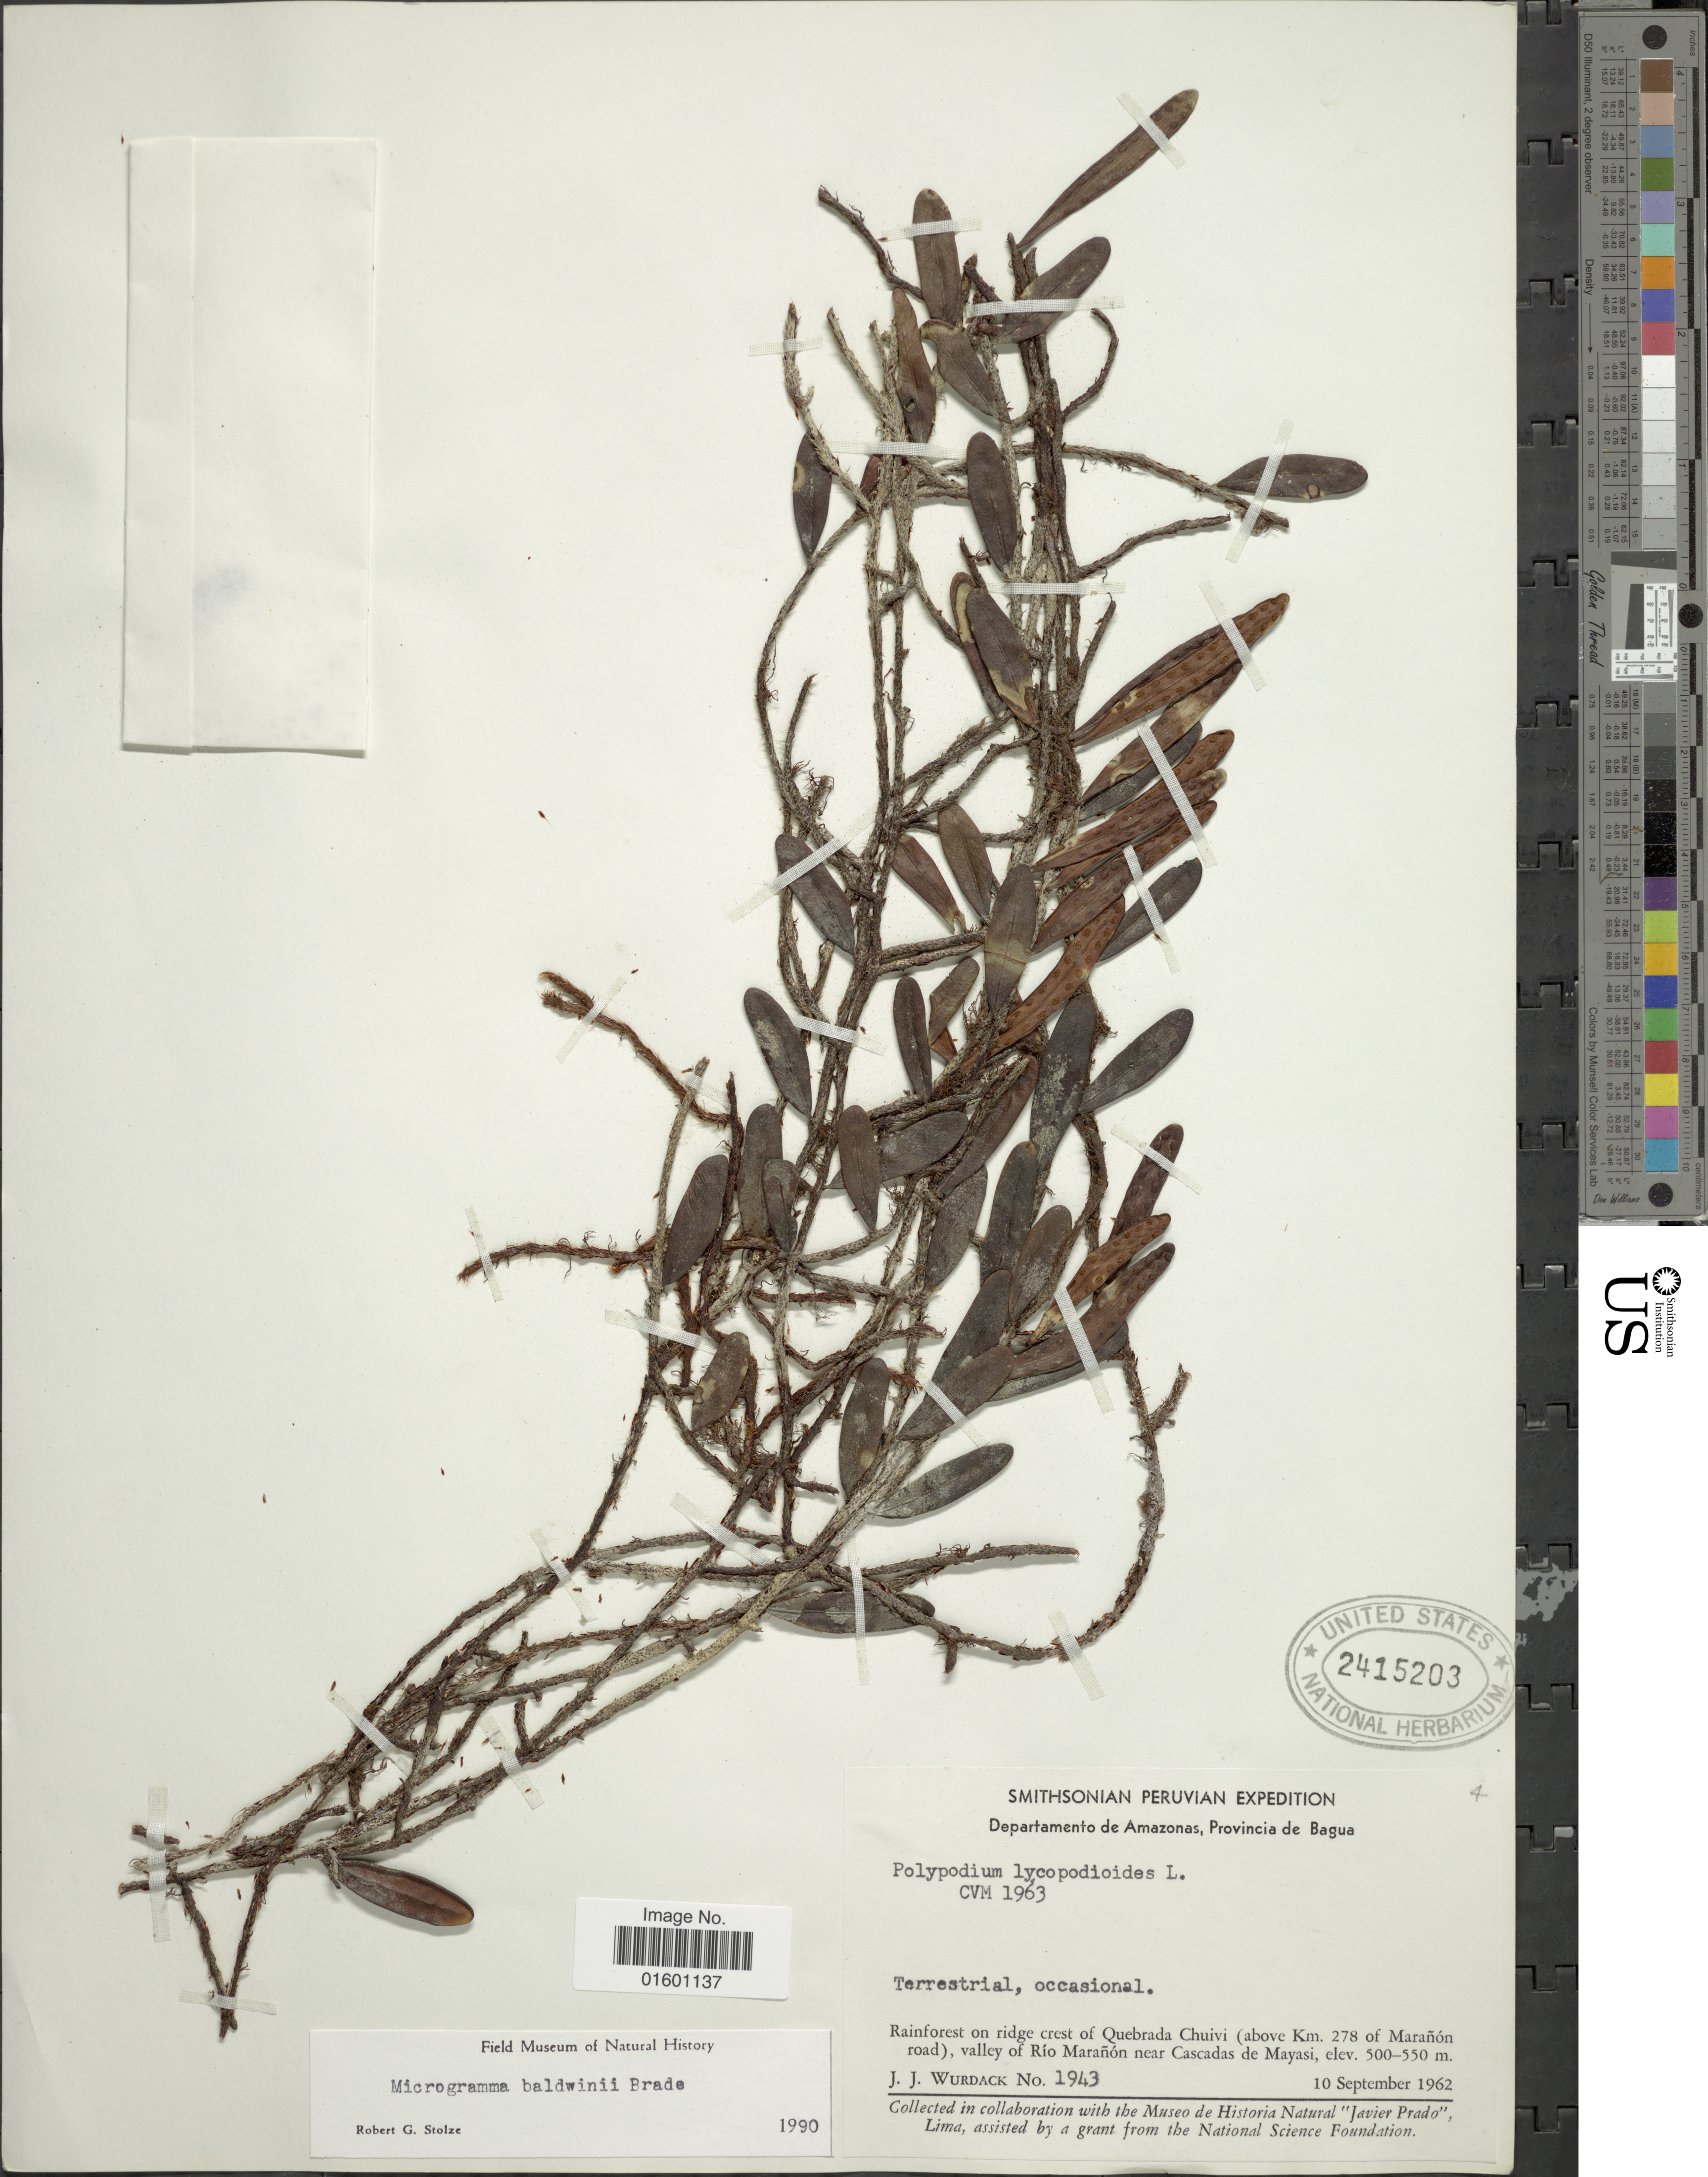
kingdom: Plantae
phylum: Tracheophyta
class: Polypodiopsida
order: Polypodiales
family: Polypodiaceae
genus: Microgramma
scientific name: Microgramma baldwinii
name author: Brade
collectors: J. J. Wurdack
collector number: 1943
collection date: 1962-09-10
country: Peru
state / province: Amazonas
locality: Provincia de Bagua, Rainforest on ridge crest of Quebrada Chuivi (above km. 278 of Maranon road), valley of Rio Maranon near Cascadas de Mayasi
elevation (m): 500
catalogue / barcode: US 2415203